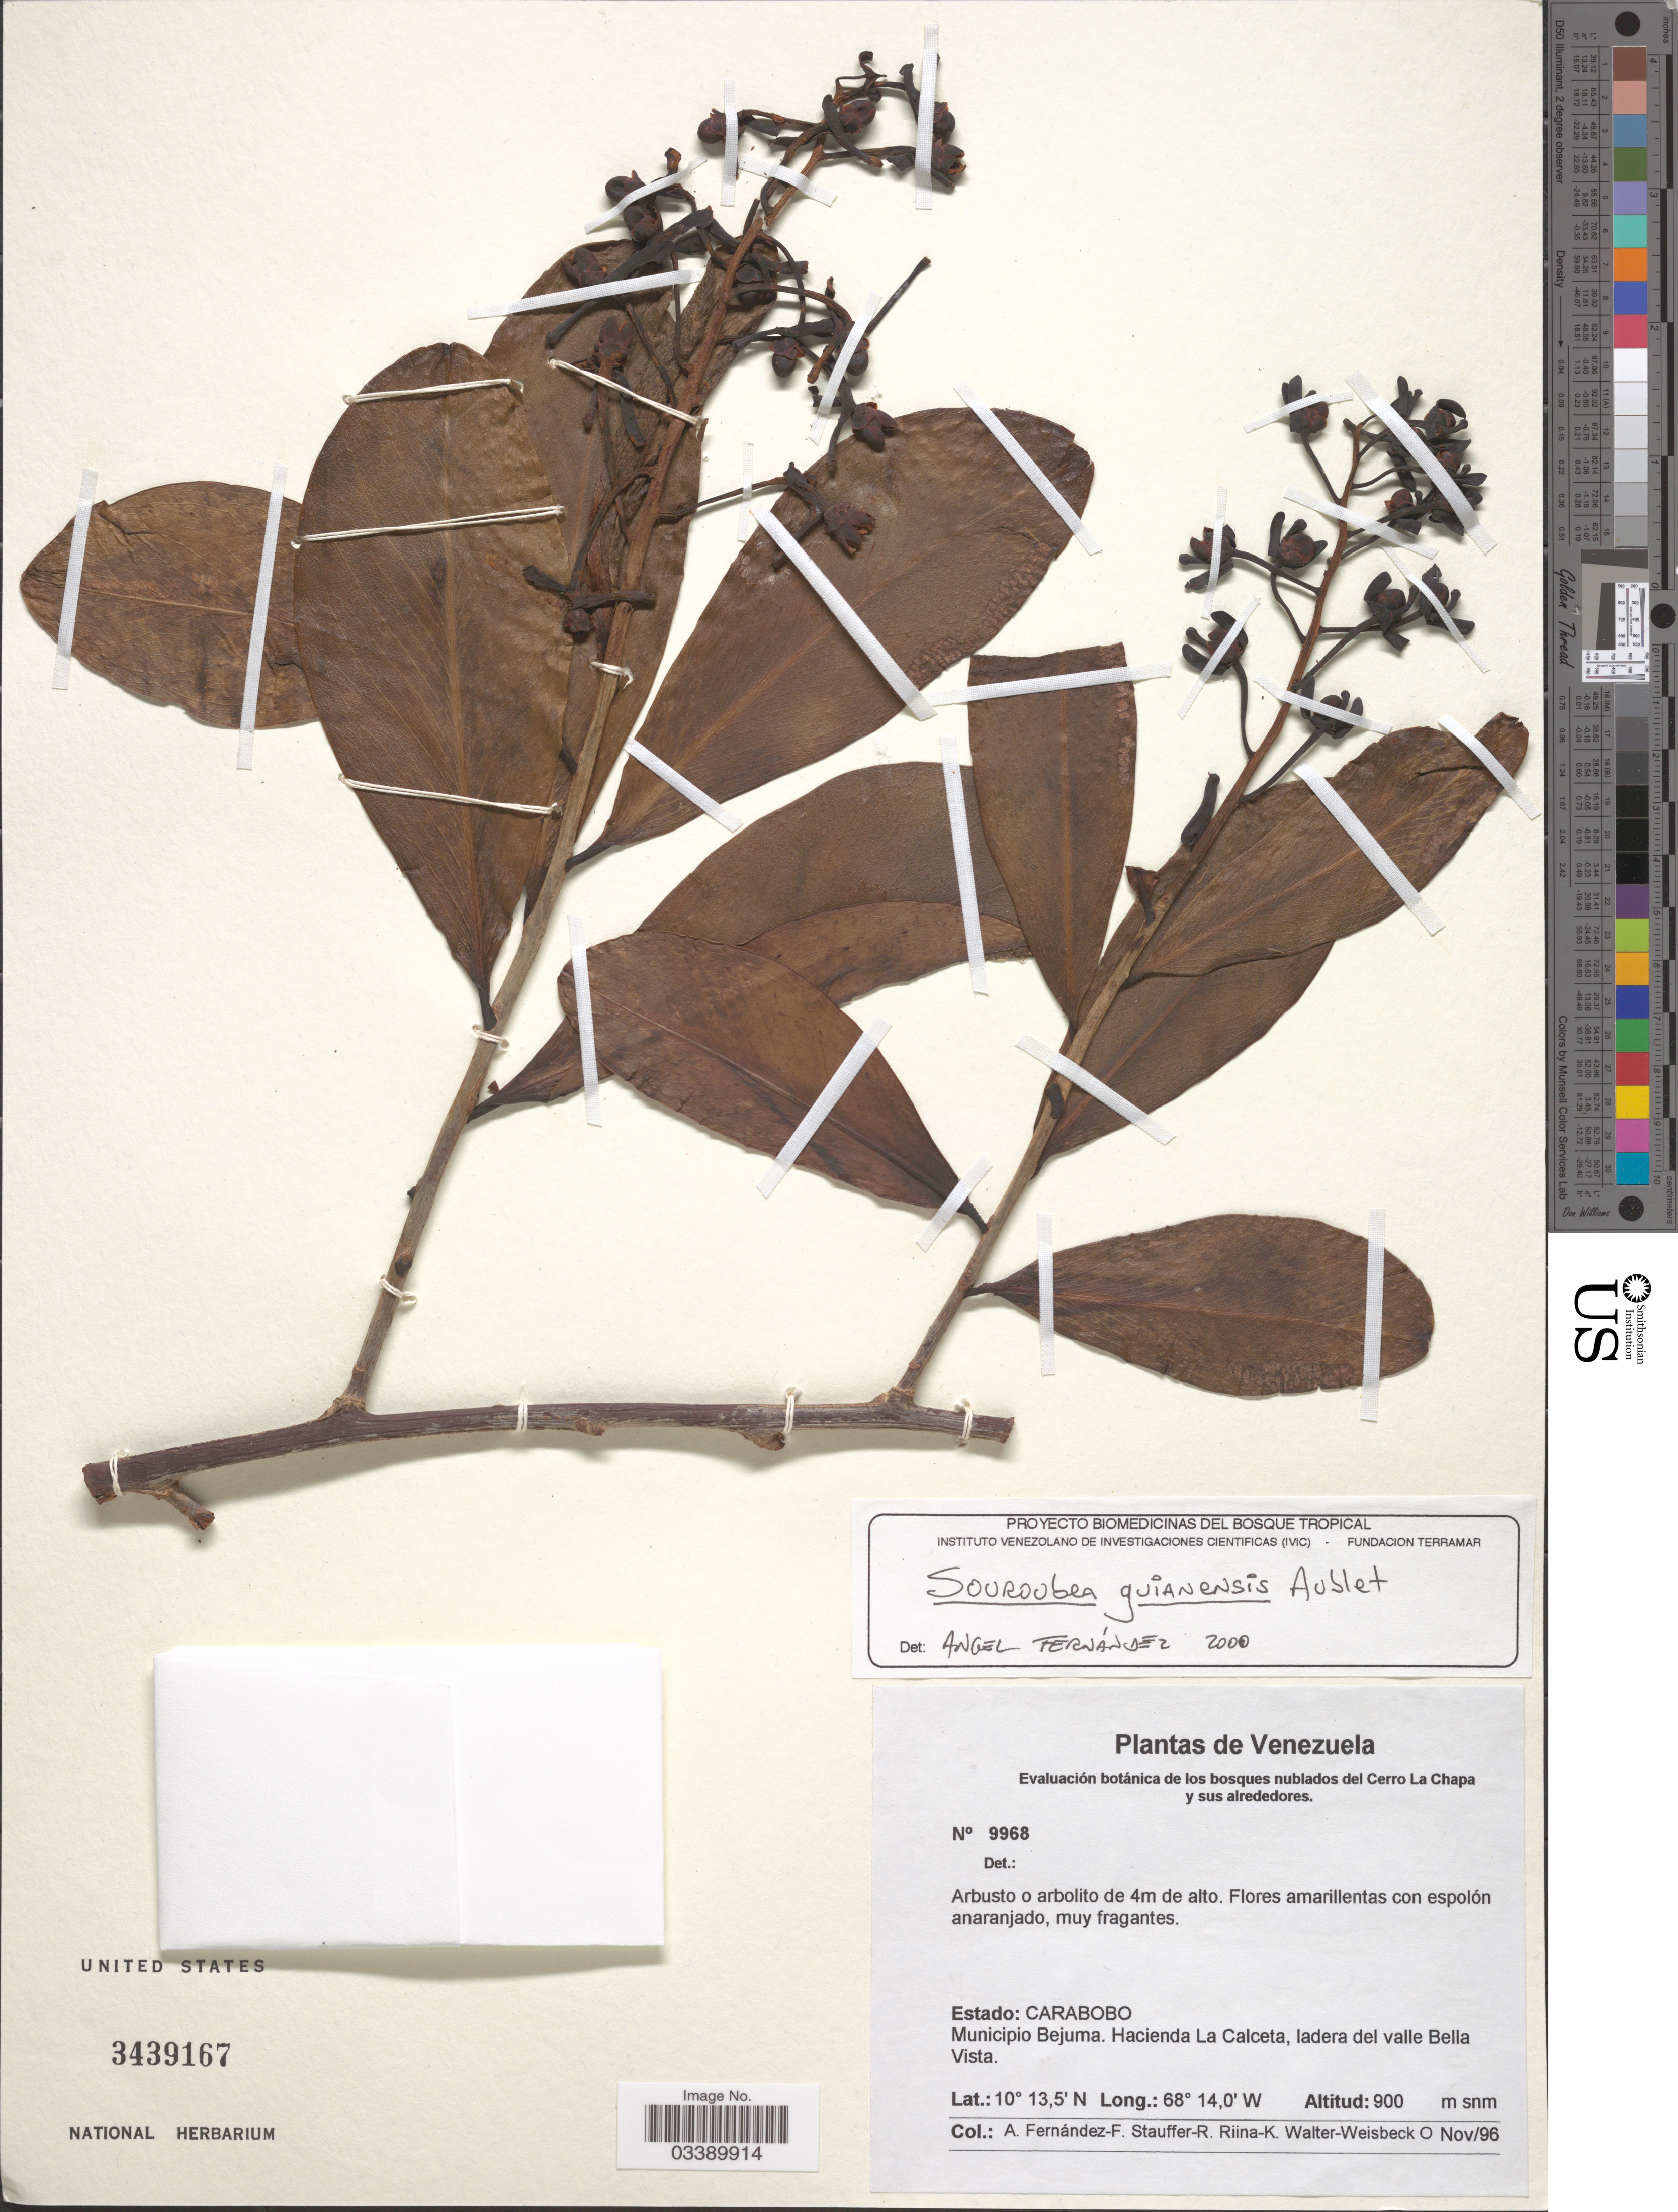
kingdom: Plantae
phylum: Tracheophyta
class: Magnoliopsida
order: Ericales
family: Marcgraviaceae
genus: Souroubea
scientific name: Souroubea guianensis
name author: Aubl.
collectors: A. Fernández F., Stauffer-R., K. Riina & O. Walter-Weisbeck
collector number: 9968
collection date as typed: Transcribed d/m/y: /11/96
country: Venezuela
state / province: Carabobo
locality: Municipio Bejuma. Hacienda La Calceta, ladera del valle Bella Vista.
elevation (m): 900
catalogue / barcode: US 3439167